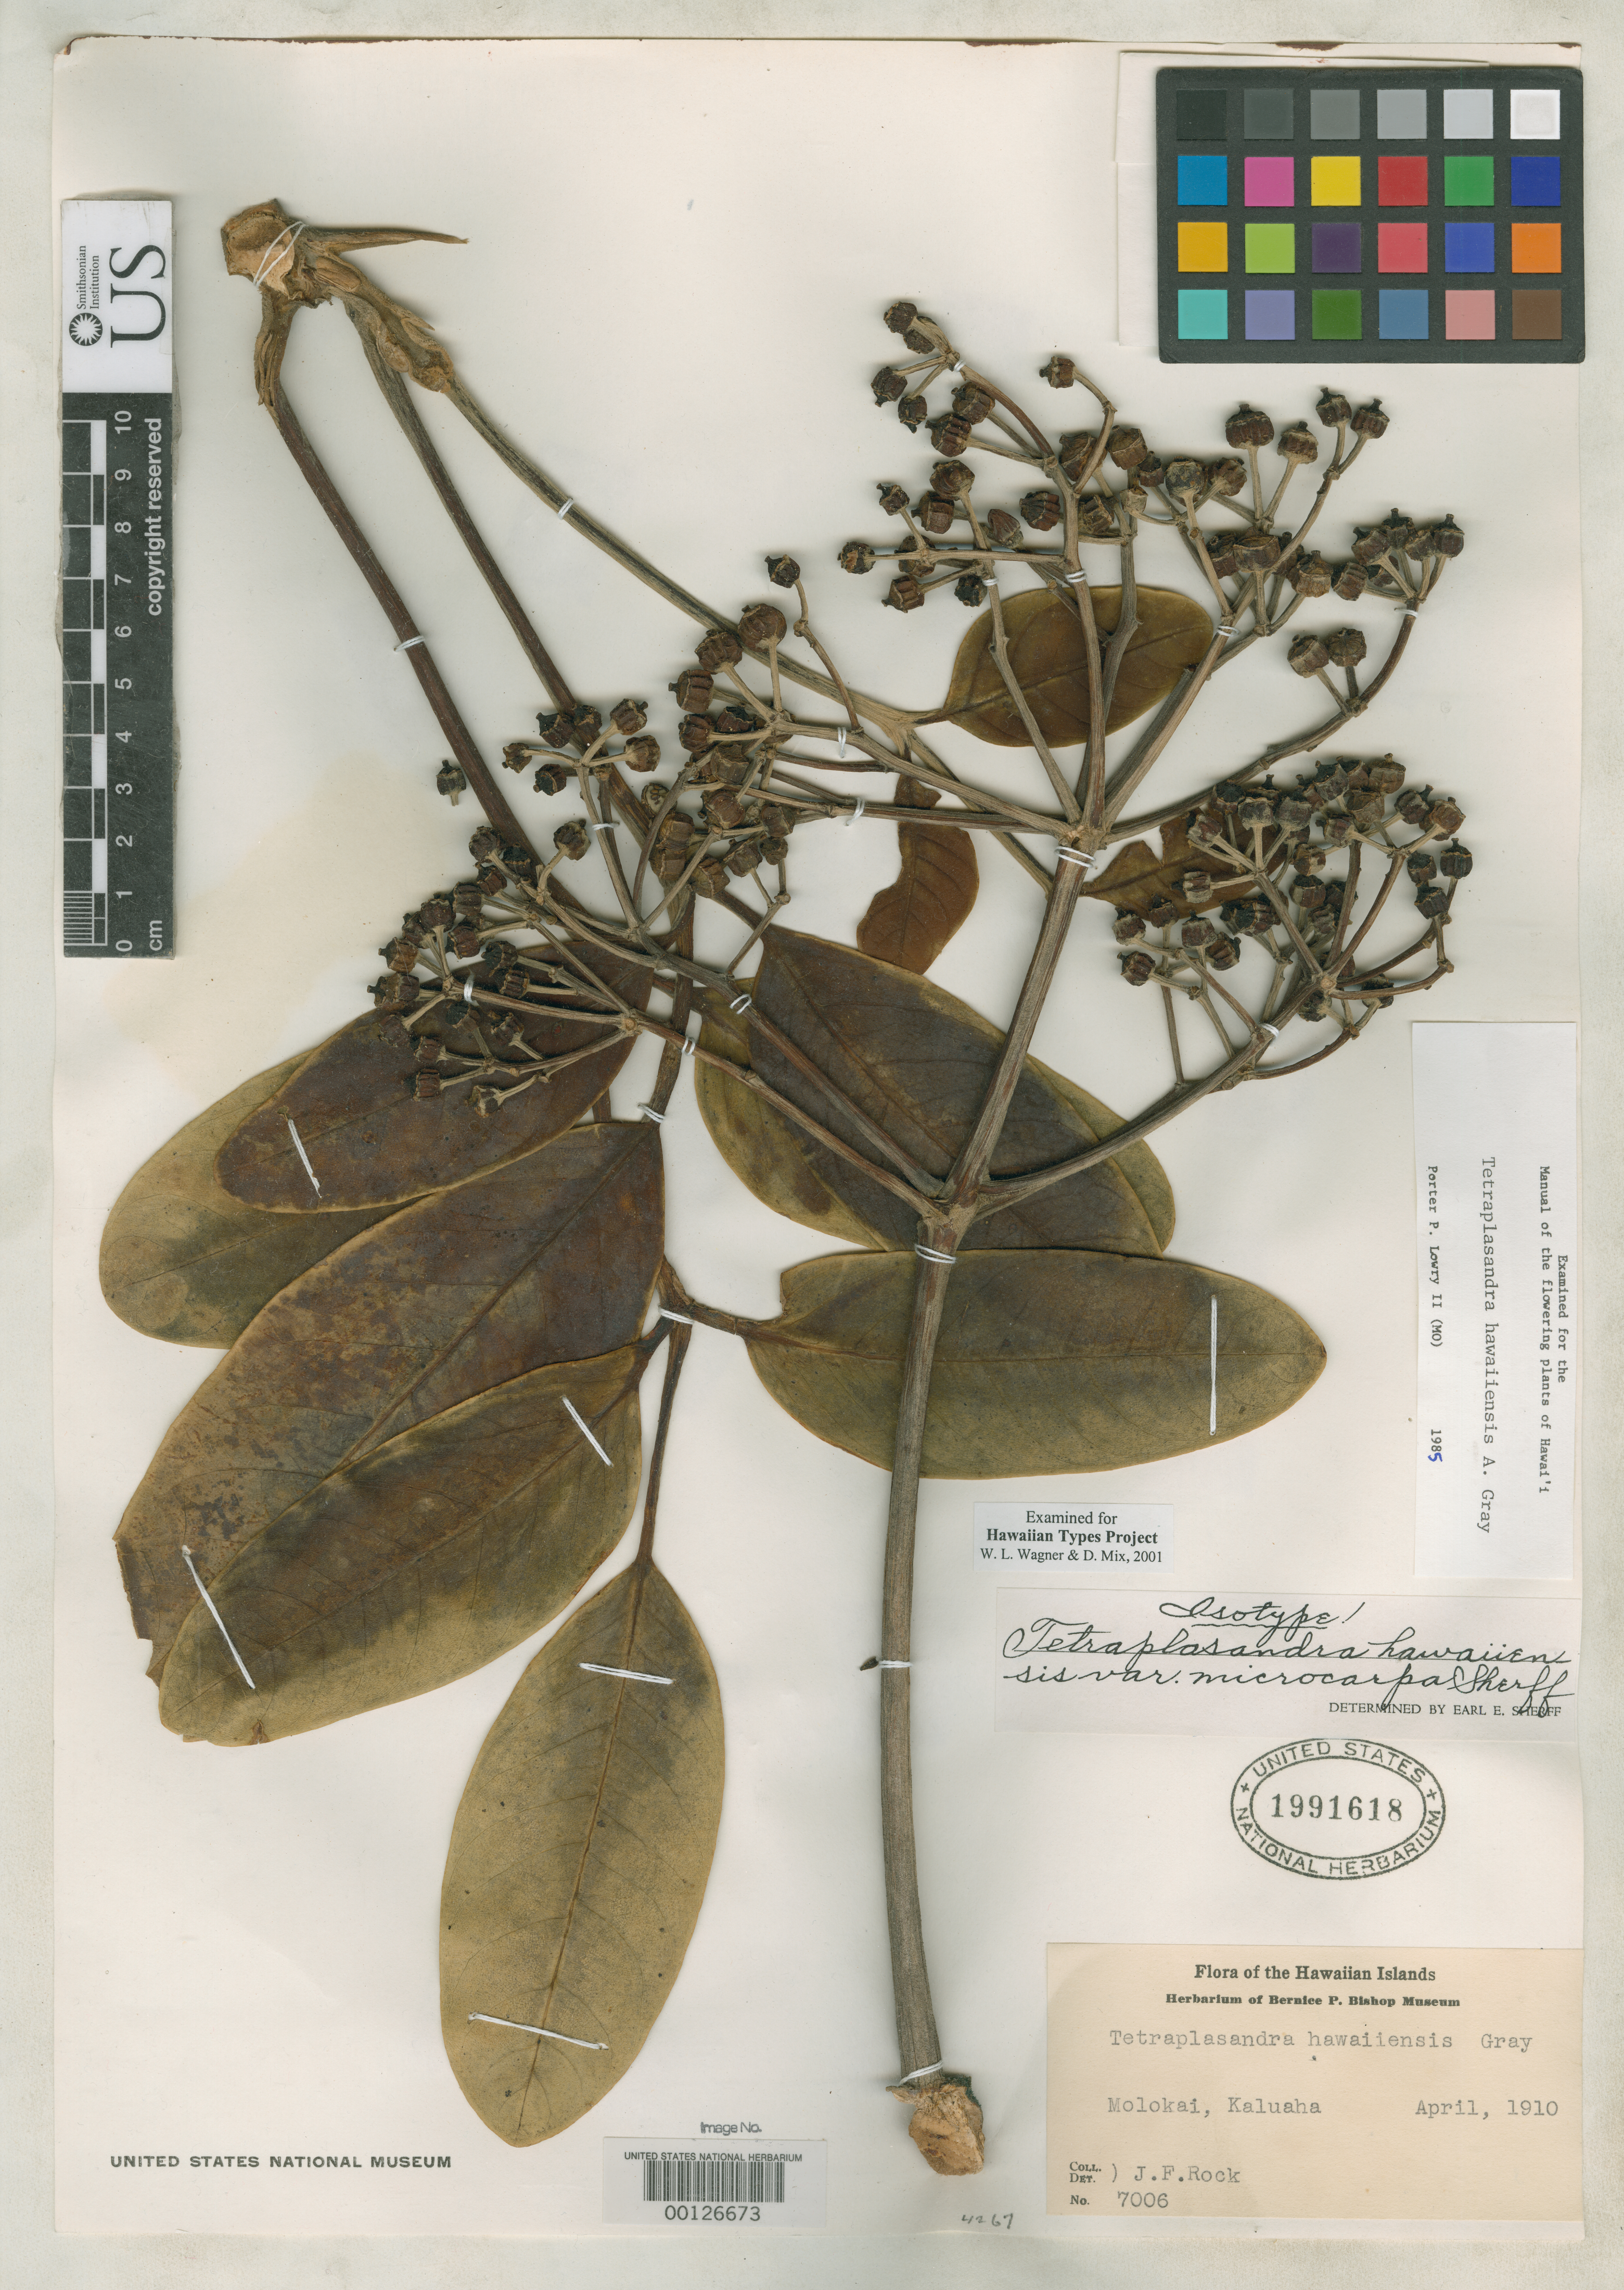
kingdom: Plantae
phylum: Tracheophyta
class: Magnoliopsida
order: Apiales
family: Araliaceae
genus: Tetraplasandra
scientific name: Tetraplasandra hawaiiensis var. microcarpa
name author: Sherff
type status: Isotype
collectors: J. F. Rock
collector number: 7006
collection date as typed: Apr 1910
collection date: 1910-04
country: United States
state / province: Hawaii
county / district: Maui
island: Moloka'i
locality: Kaluaha.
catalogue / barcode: US 1991618